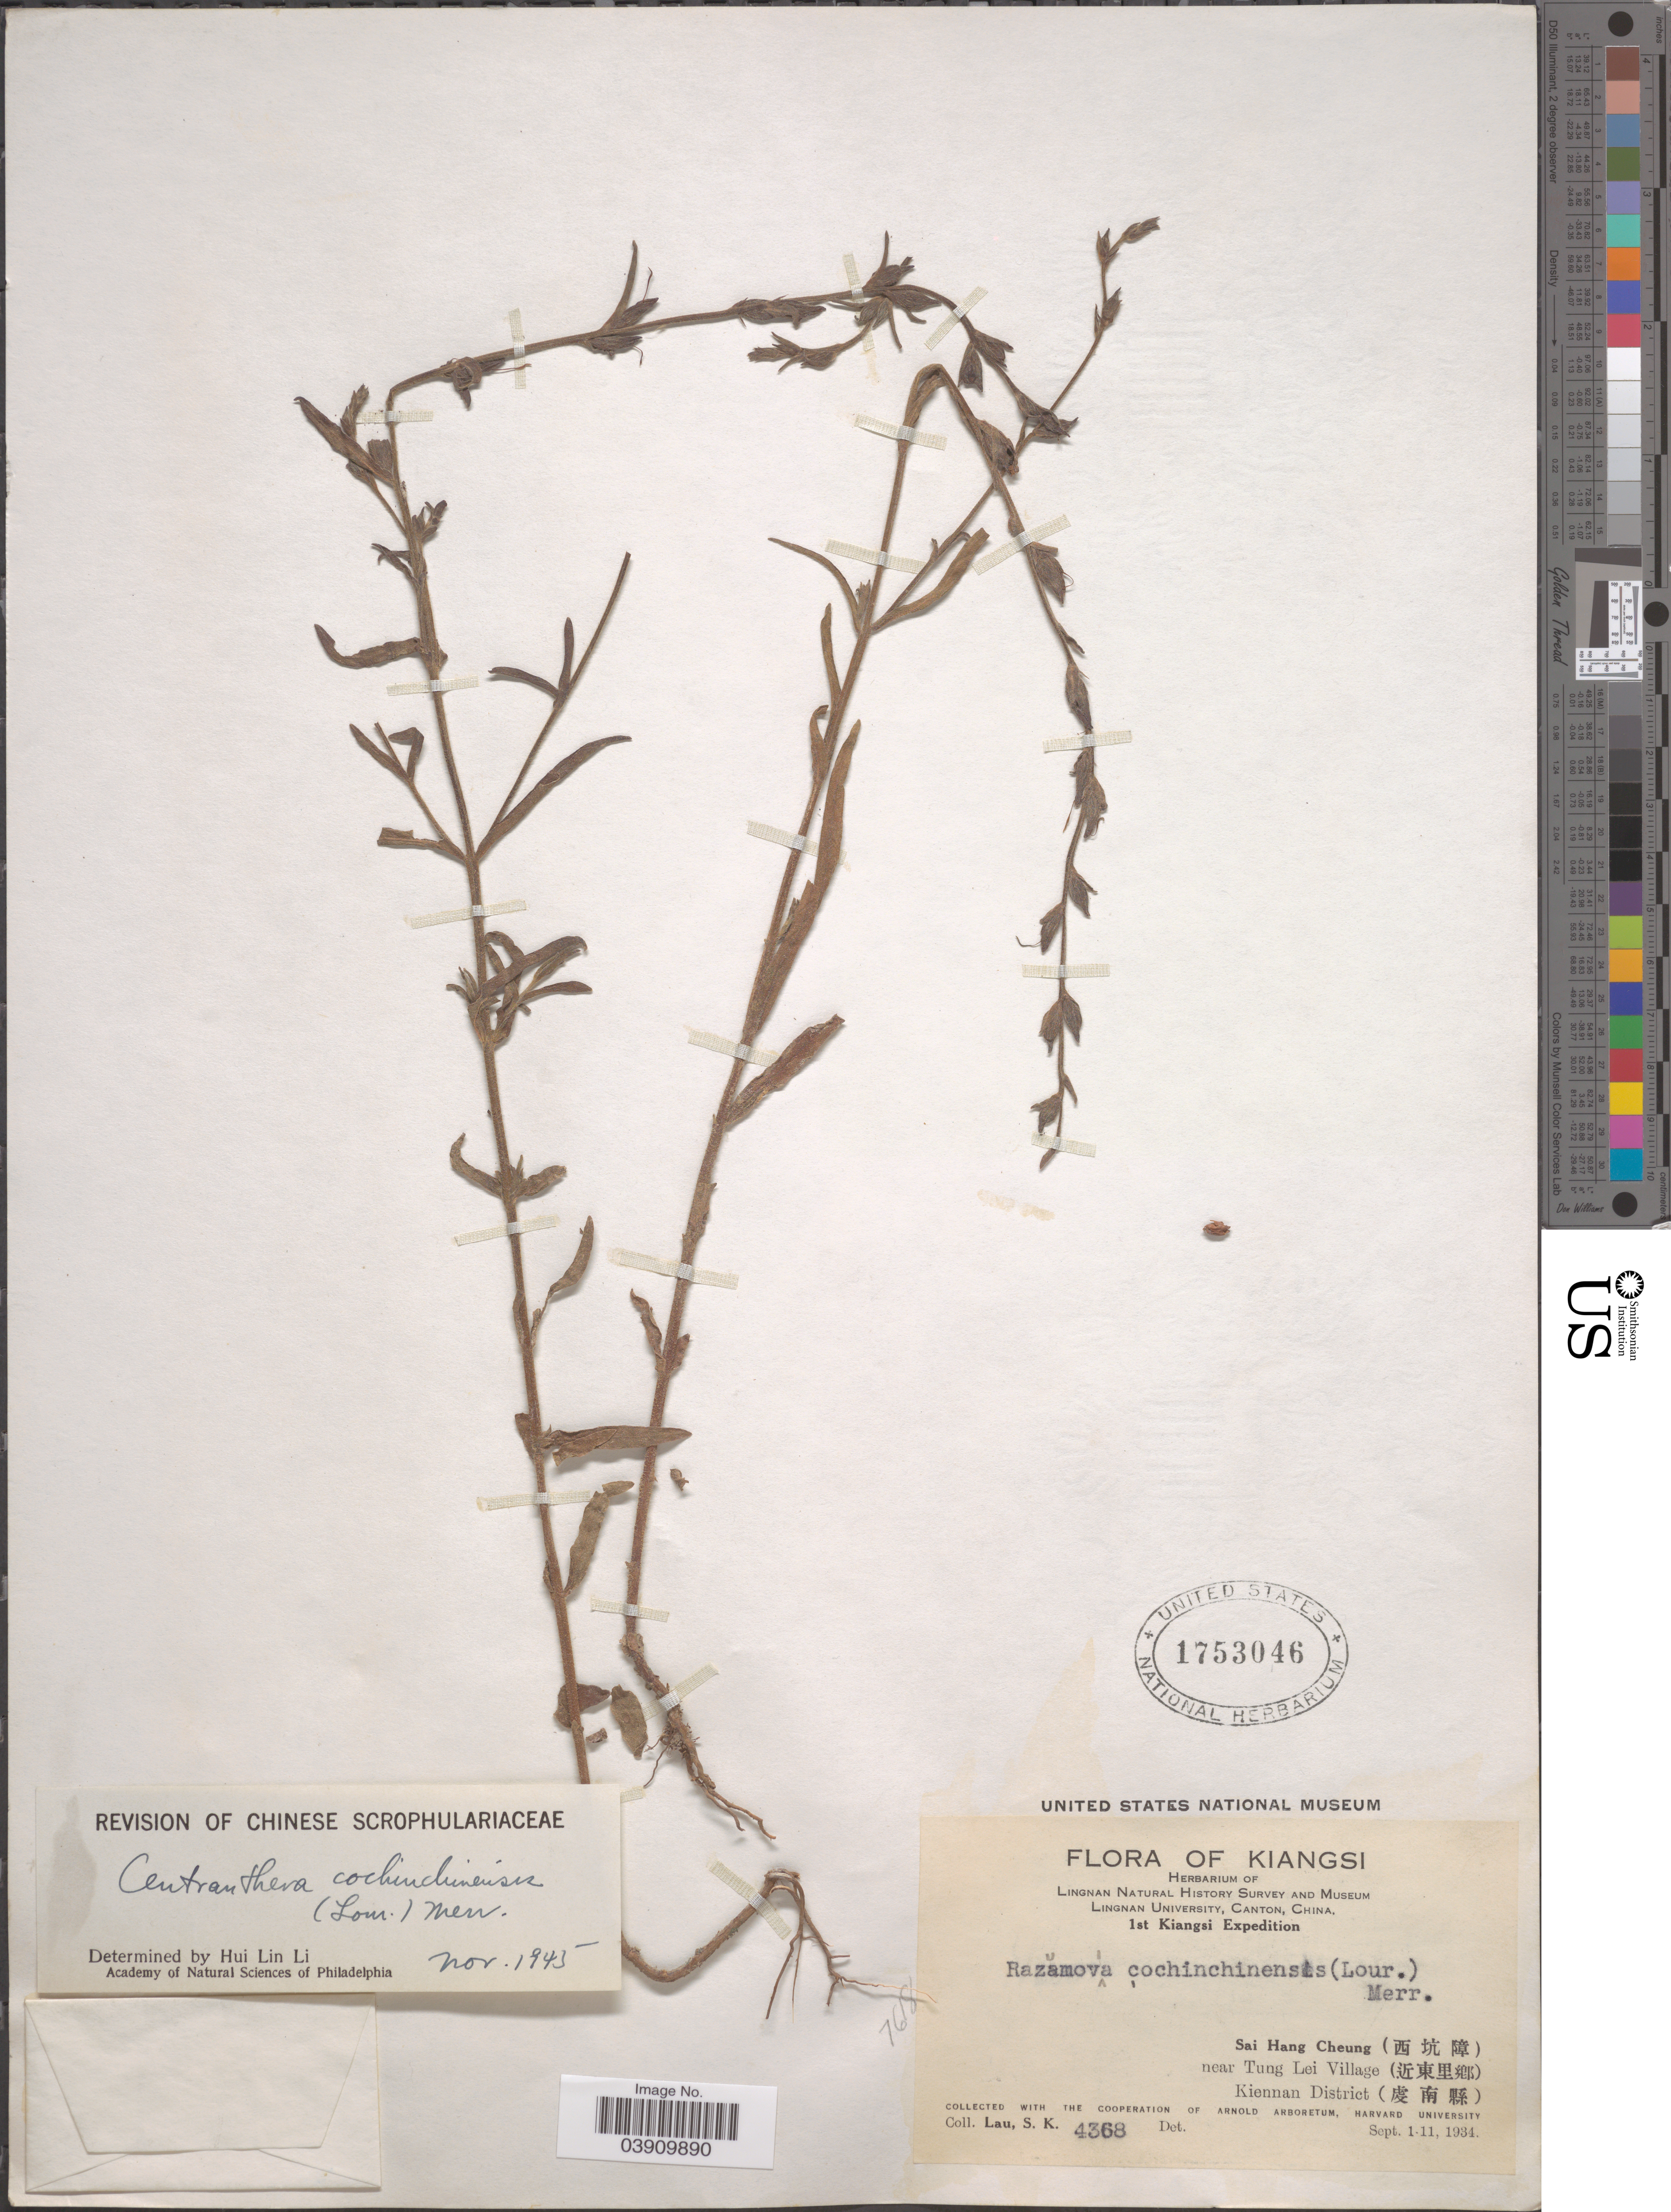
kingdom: Plantae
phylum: Tracheophyta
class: Magnoliopsida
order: Lamiales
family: Orobanchaceae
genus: Centranthera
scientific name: Centranthera cochinchinensis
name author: (Lour.) Merr.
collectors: S. K. Lau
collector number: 4368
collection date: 1934-09-01/1934-09-11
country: China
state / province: Jiangxi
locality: Kiangsi. Sai Hang Cheung (X) near Tung Lei Village (X0 Kiennan District (X).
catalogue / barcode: US 1753046